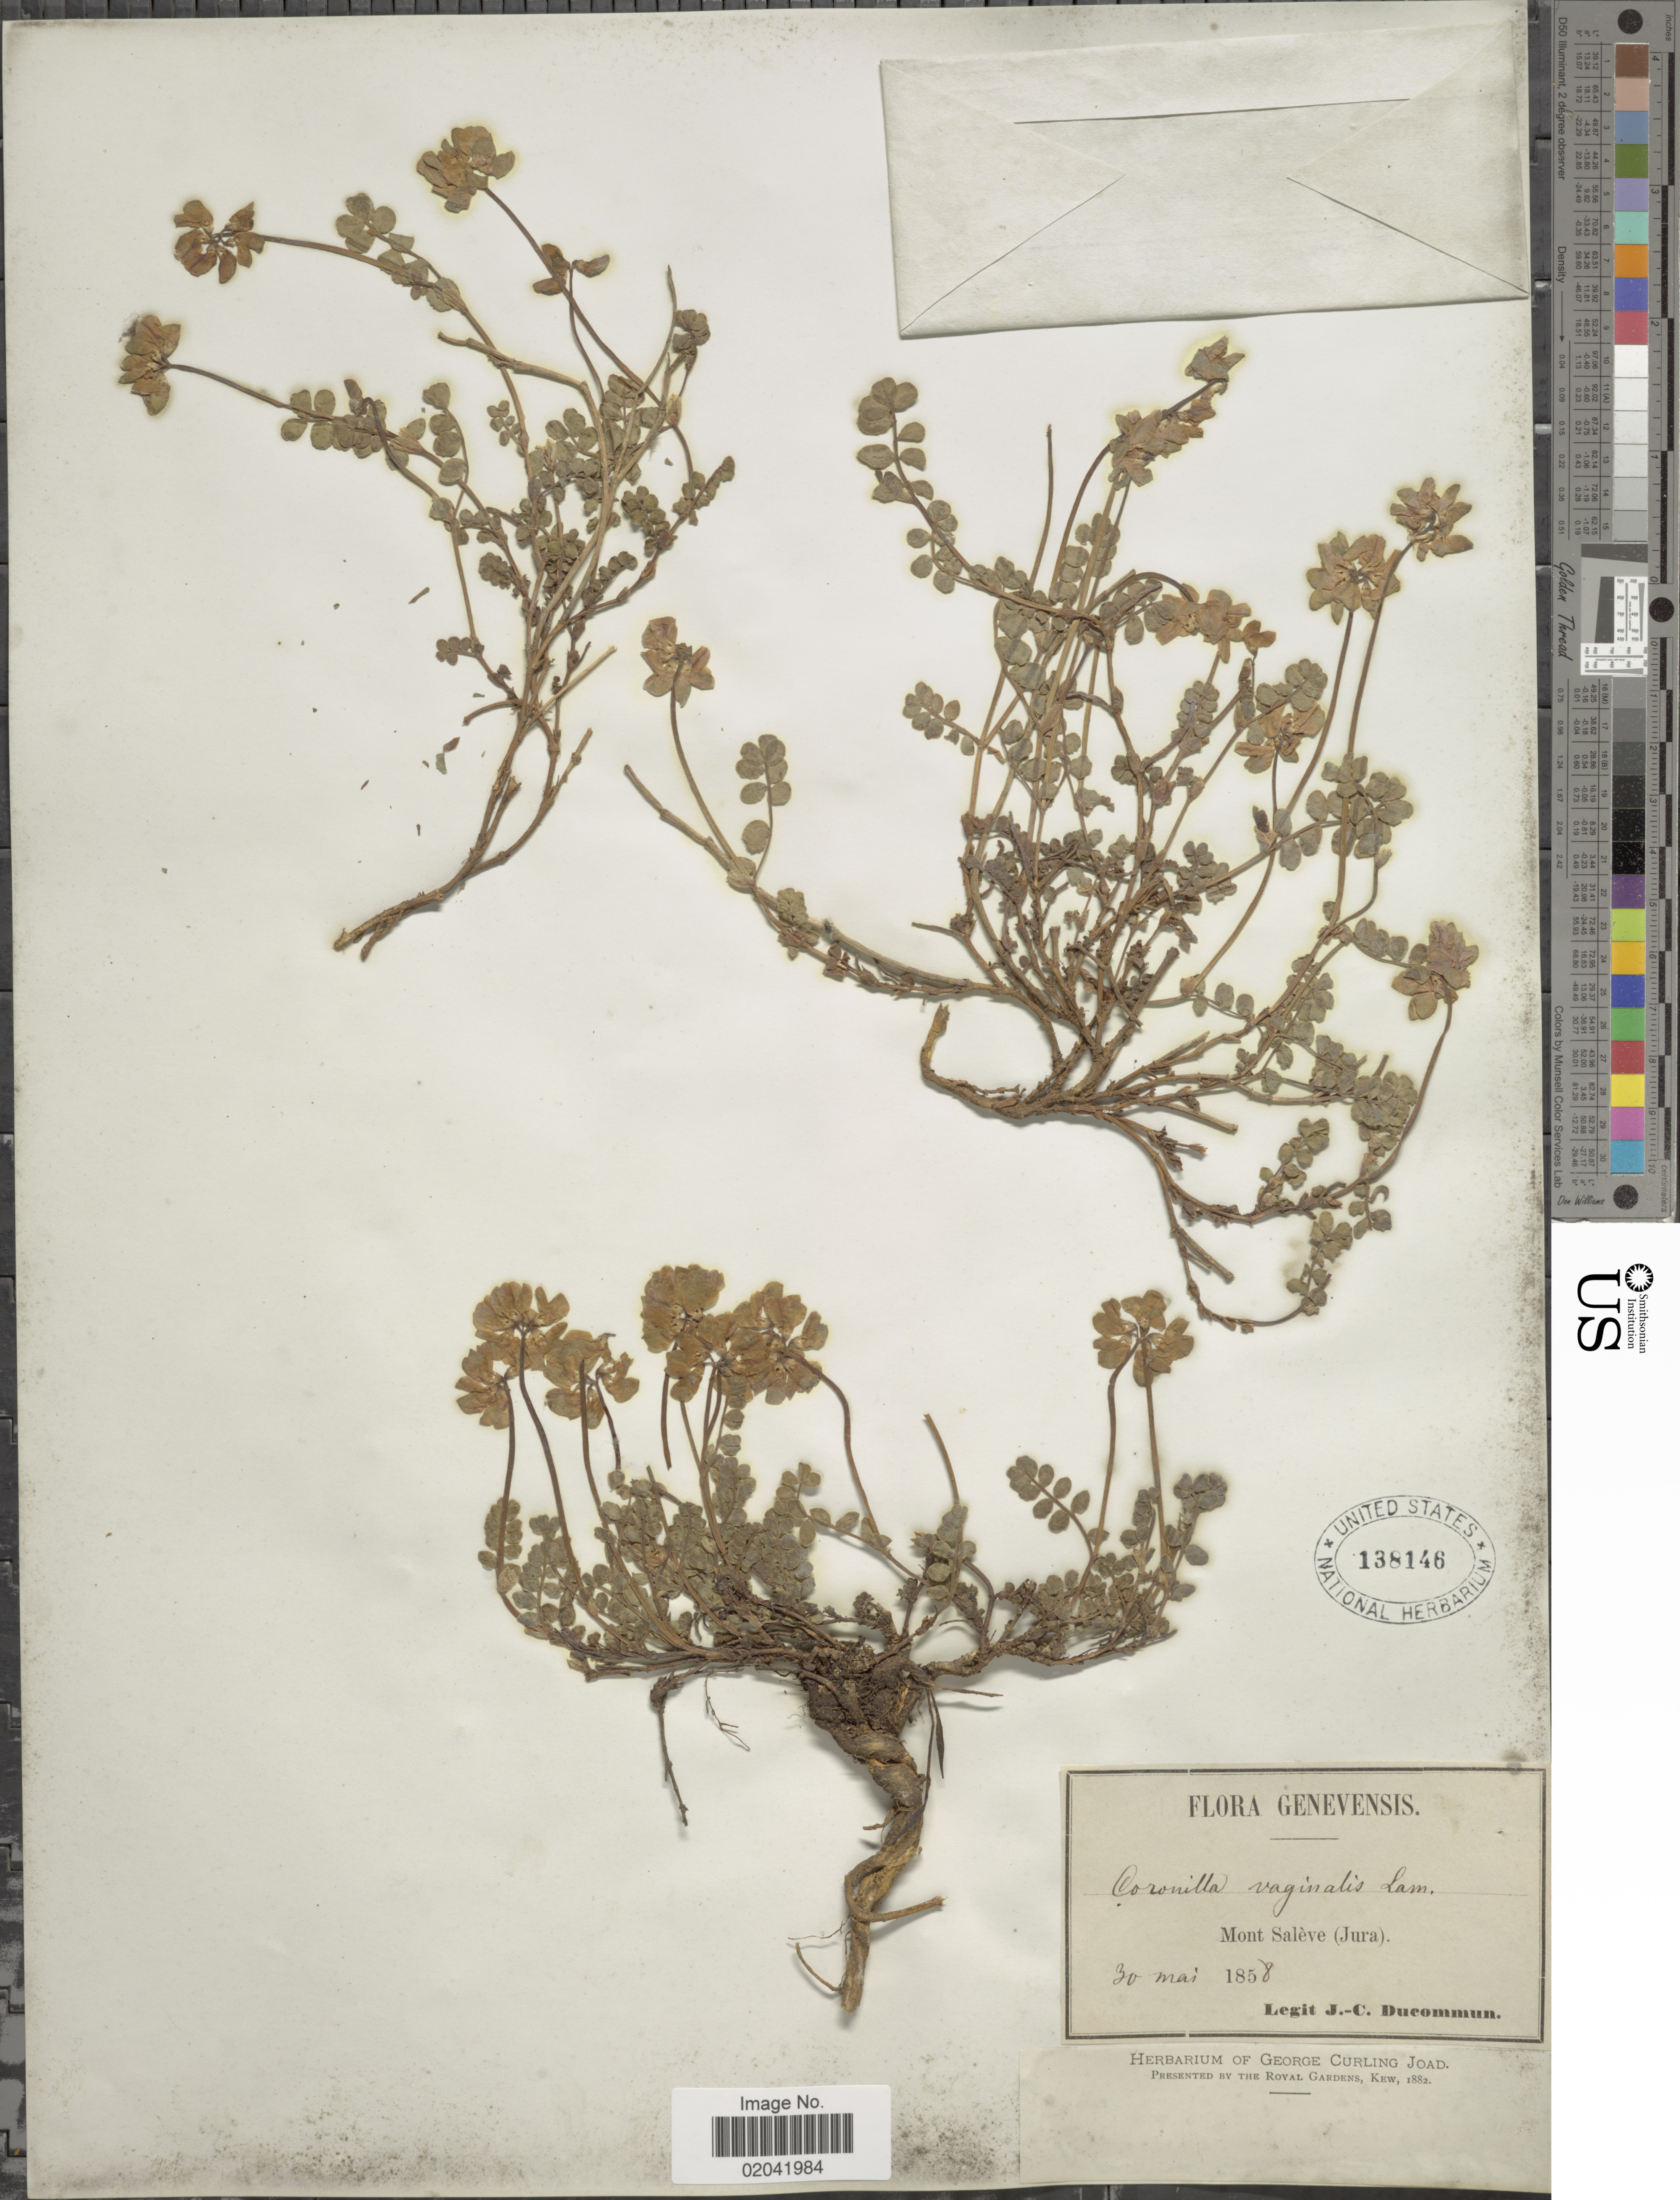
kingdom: Plantae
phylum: Tracheophyta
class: Magnoliopsida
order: Fabales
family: Fabaceae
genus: Coronilla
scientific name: Coronilla vaginalis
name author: Lam.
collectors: J. Ducommun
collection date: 1858-05-30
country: Switzerland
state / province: Jura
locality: Genevensis, Mont Salève (Jura)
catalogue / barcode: US 138146